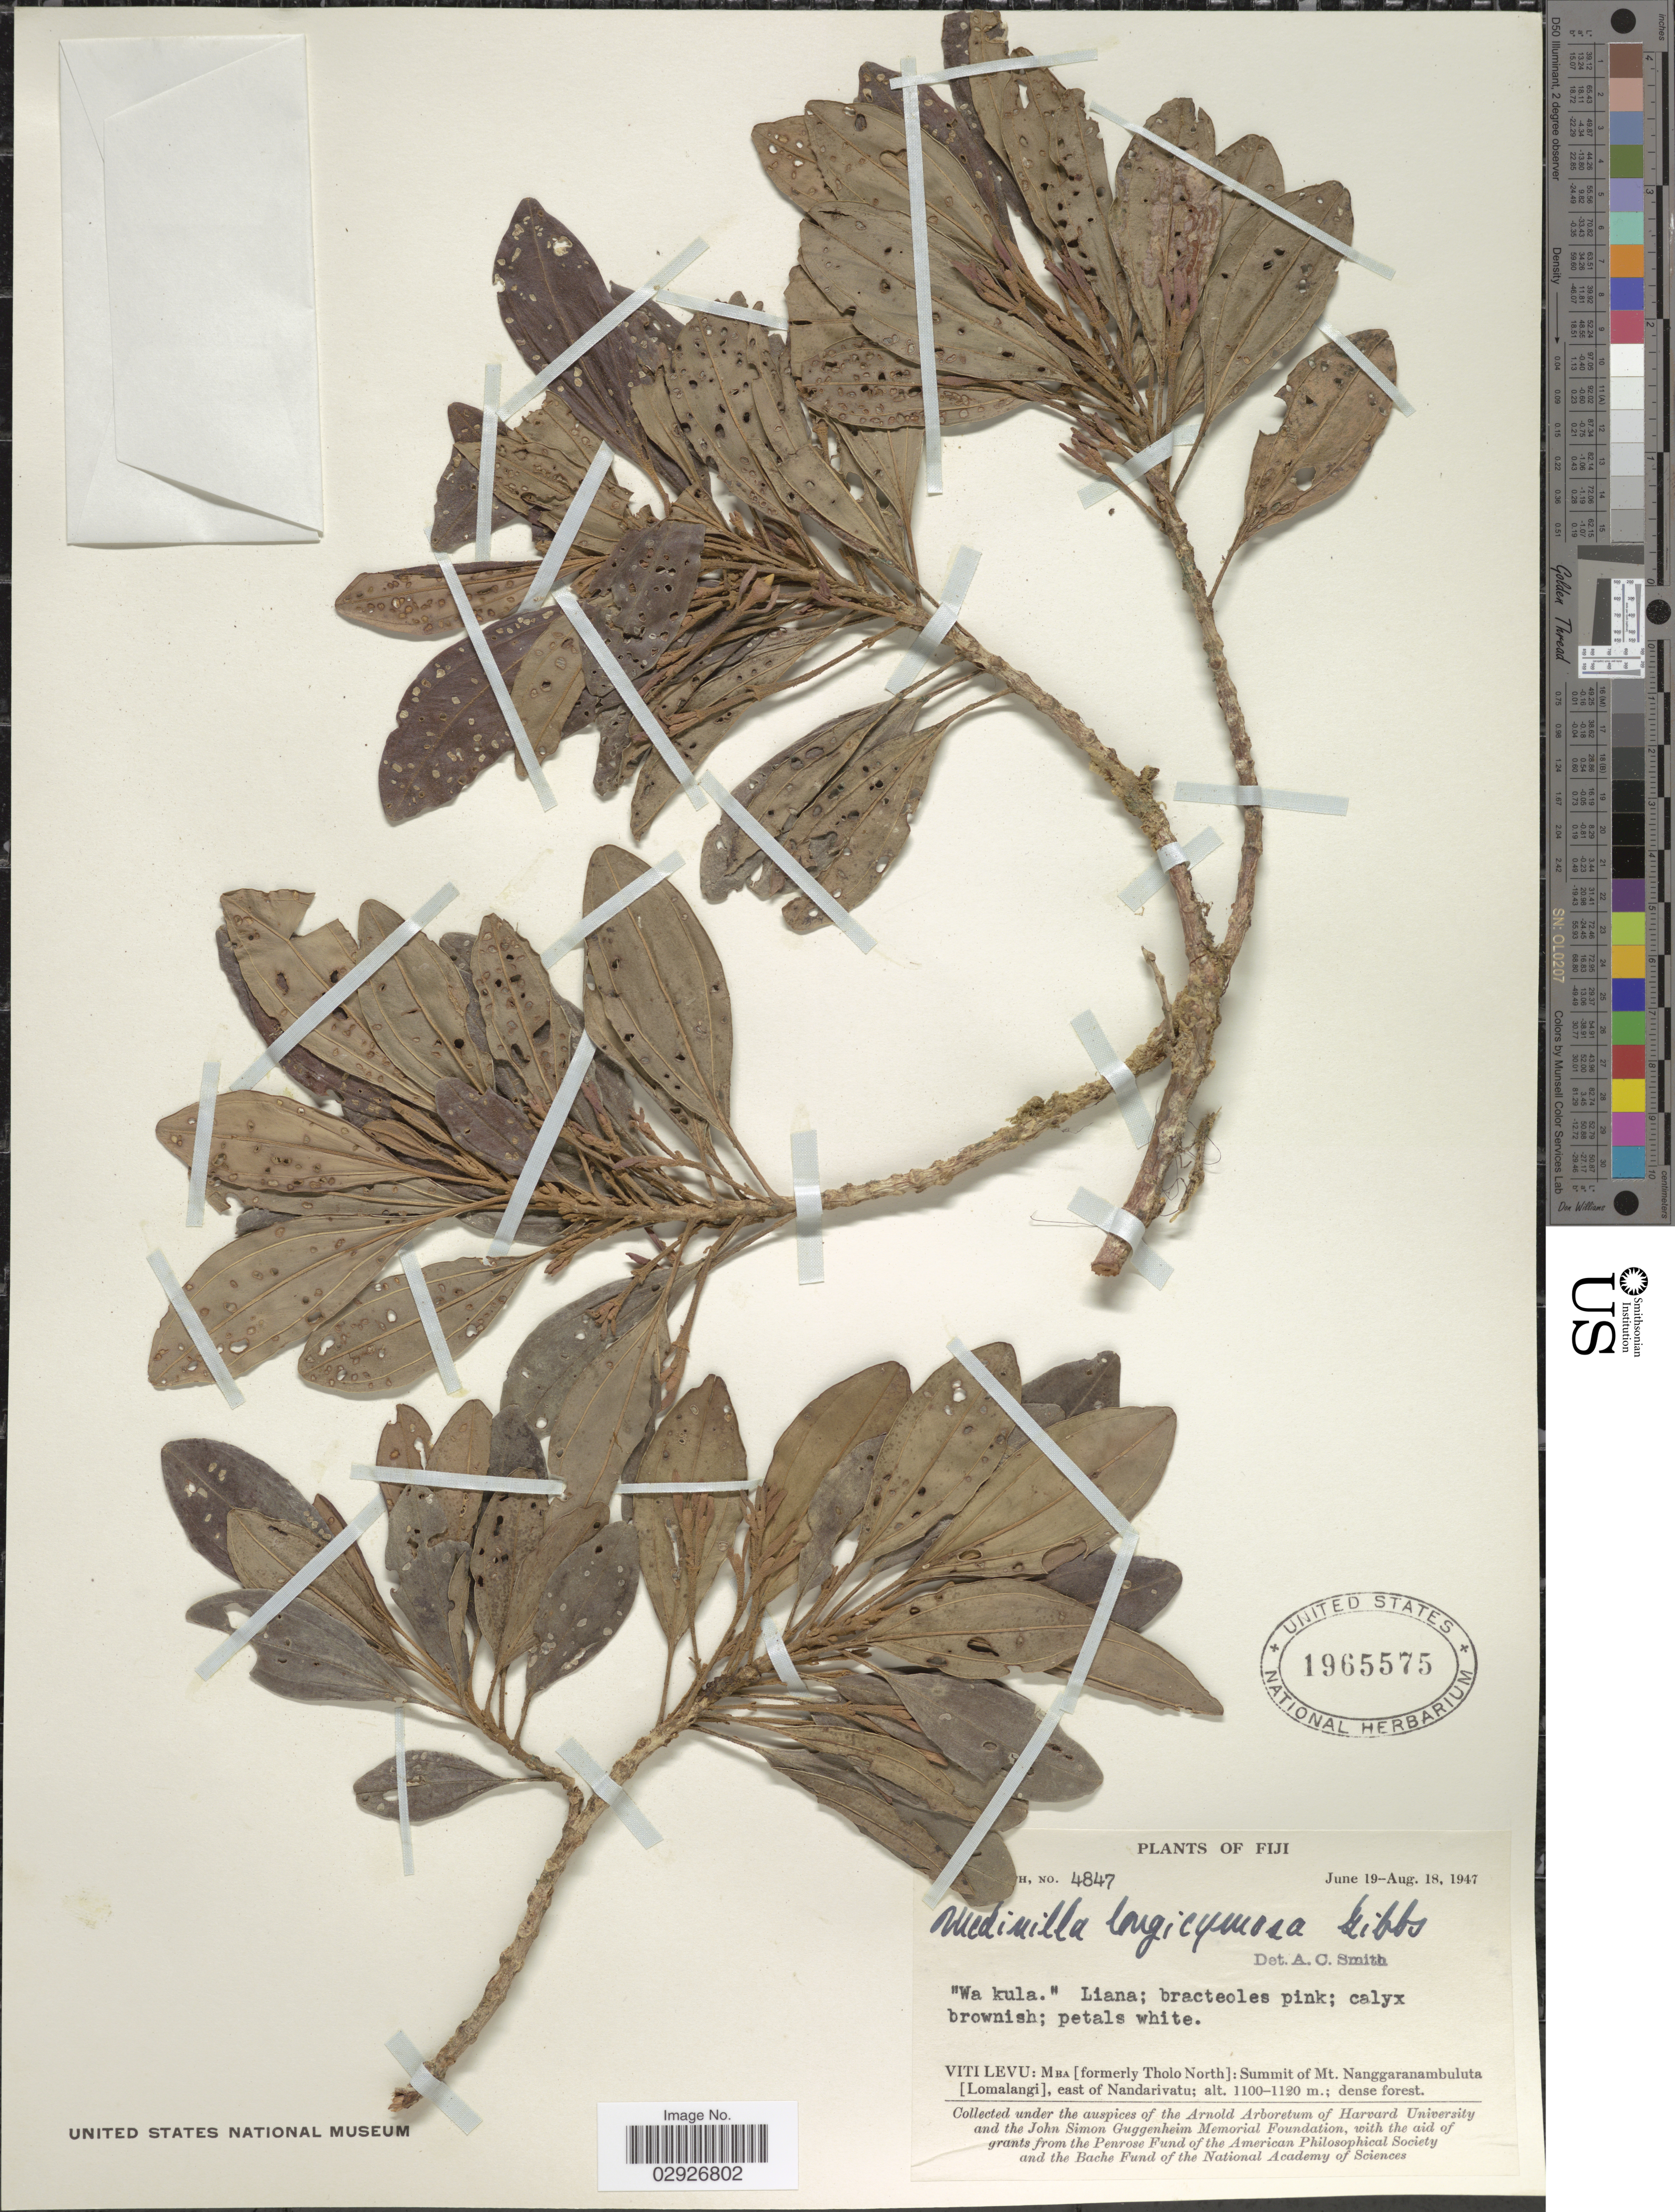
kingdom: Plantae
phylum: Tracheophyta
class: Magnoliopsida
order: Myrtales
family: Melastomataceae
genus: Medinilla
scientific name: Medinilla longicymosa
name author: Gibbs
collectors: A. C. Smith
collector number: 4847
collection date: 1947-06-19/1947-08-18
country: Fiji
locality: Viti Levu: Mba [formerly Tholo North]: Summit of Mt. Nanggaranambuluta [Lomalangi], east of Nandarivatu.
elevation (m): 1100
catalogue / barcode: US 1965575